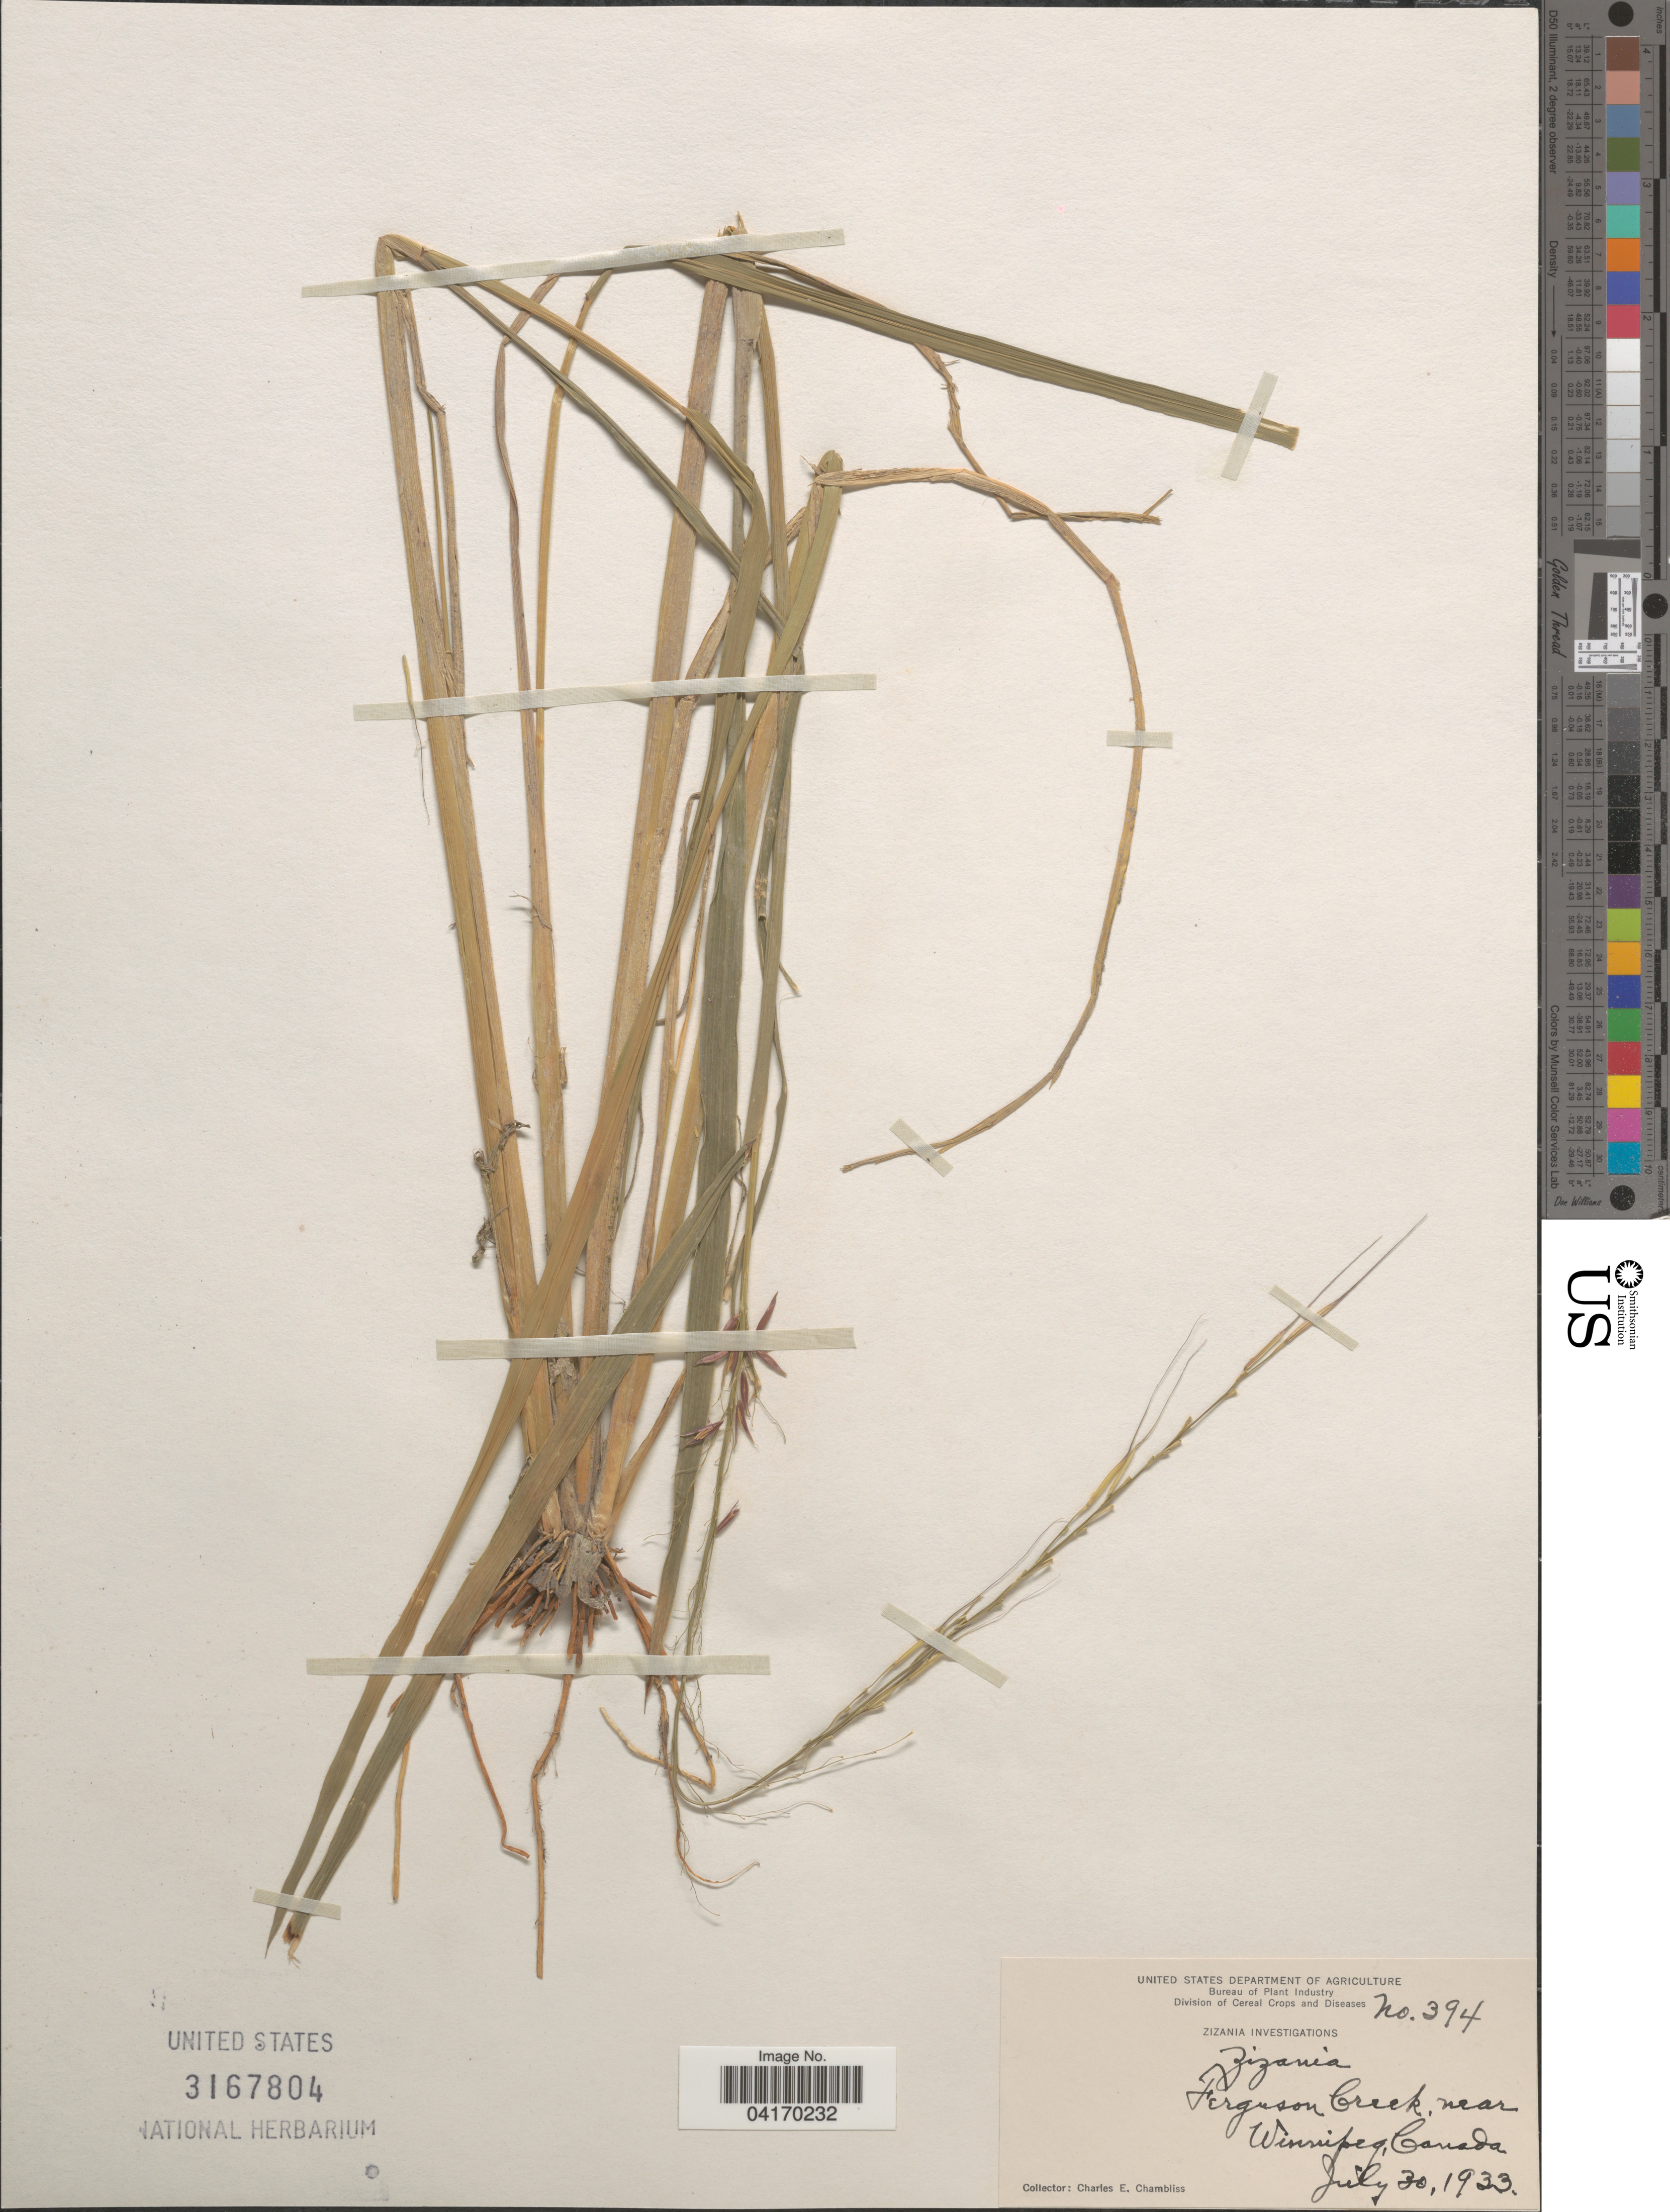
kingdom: Plantae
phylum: Tracheophyta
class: Liliopsida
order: Poales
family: Poaceae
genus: Zizania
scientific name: Zizania palustris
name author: L.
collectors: C. Chambliss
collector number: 394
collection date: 1933-07-30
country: Canada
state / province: Manitoba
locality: Ferguson Creek near Winnipeg.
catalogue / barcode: US 3167804